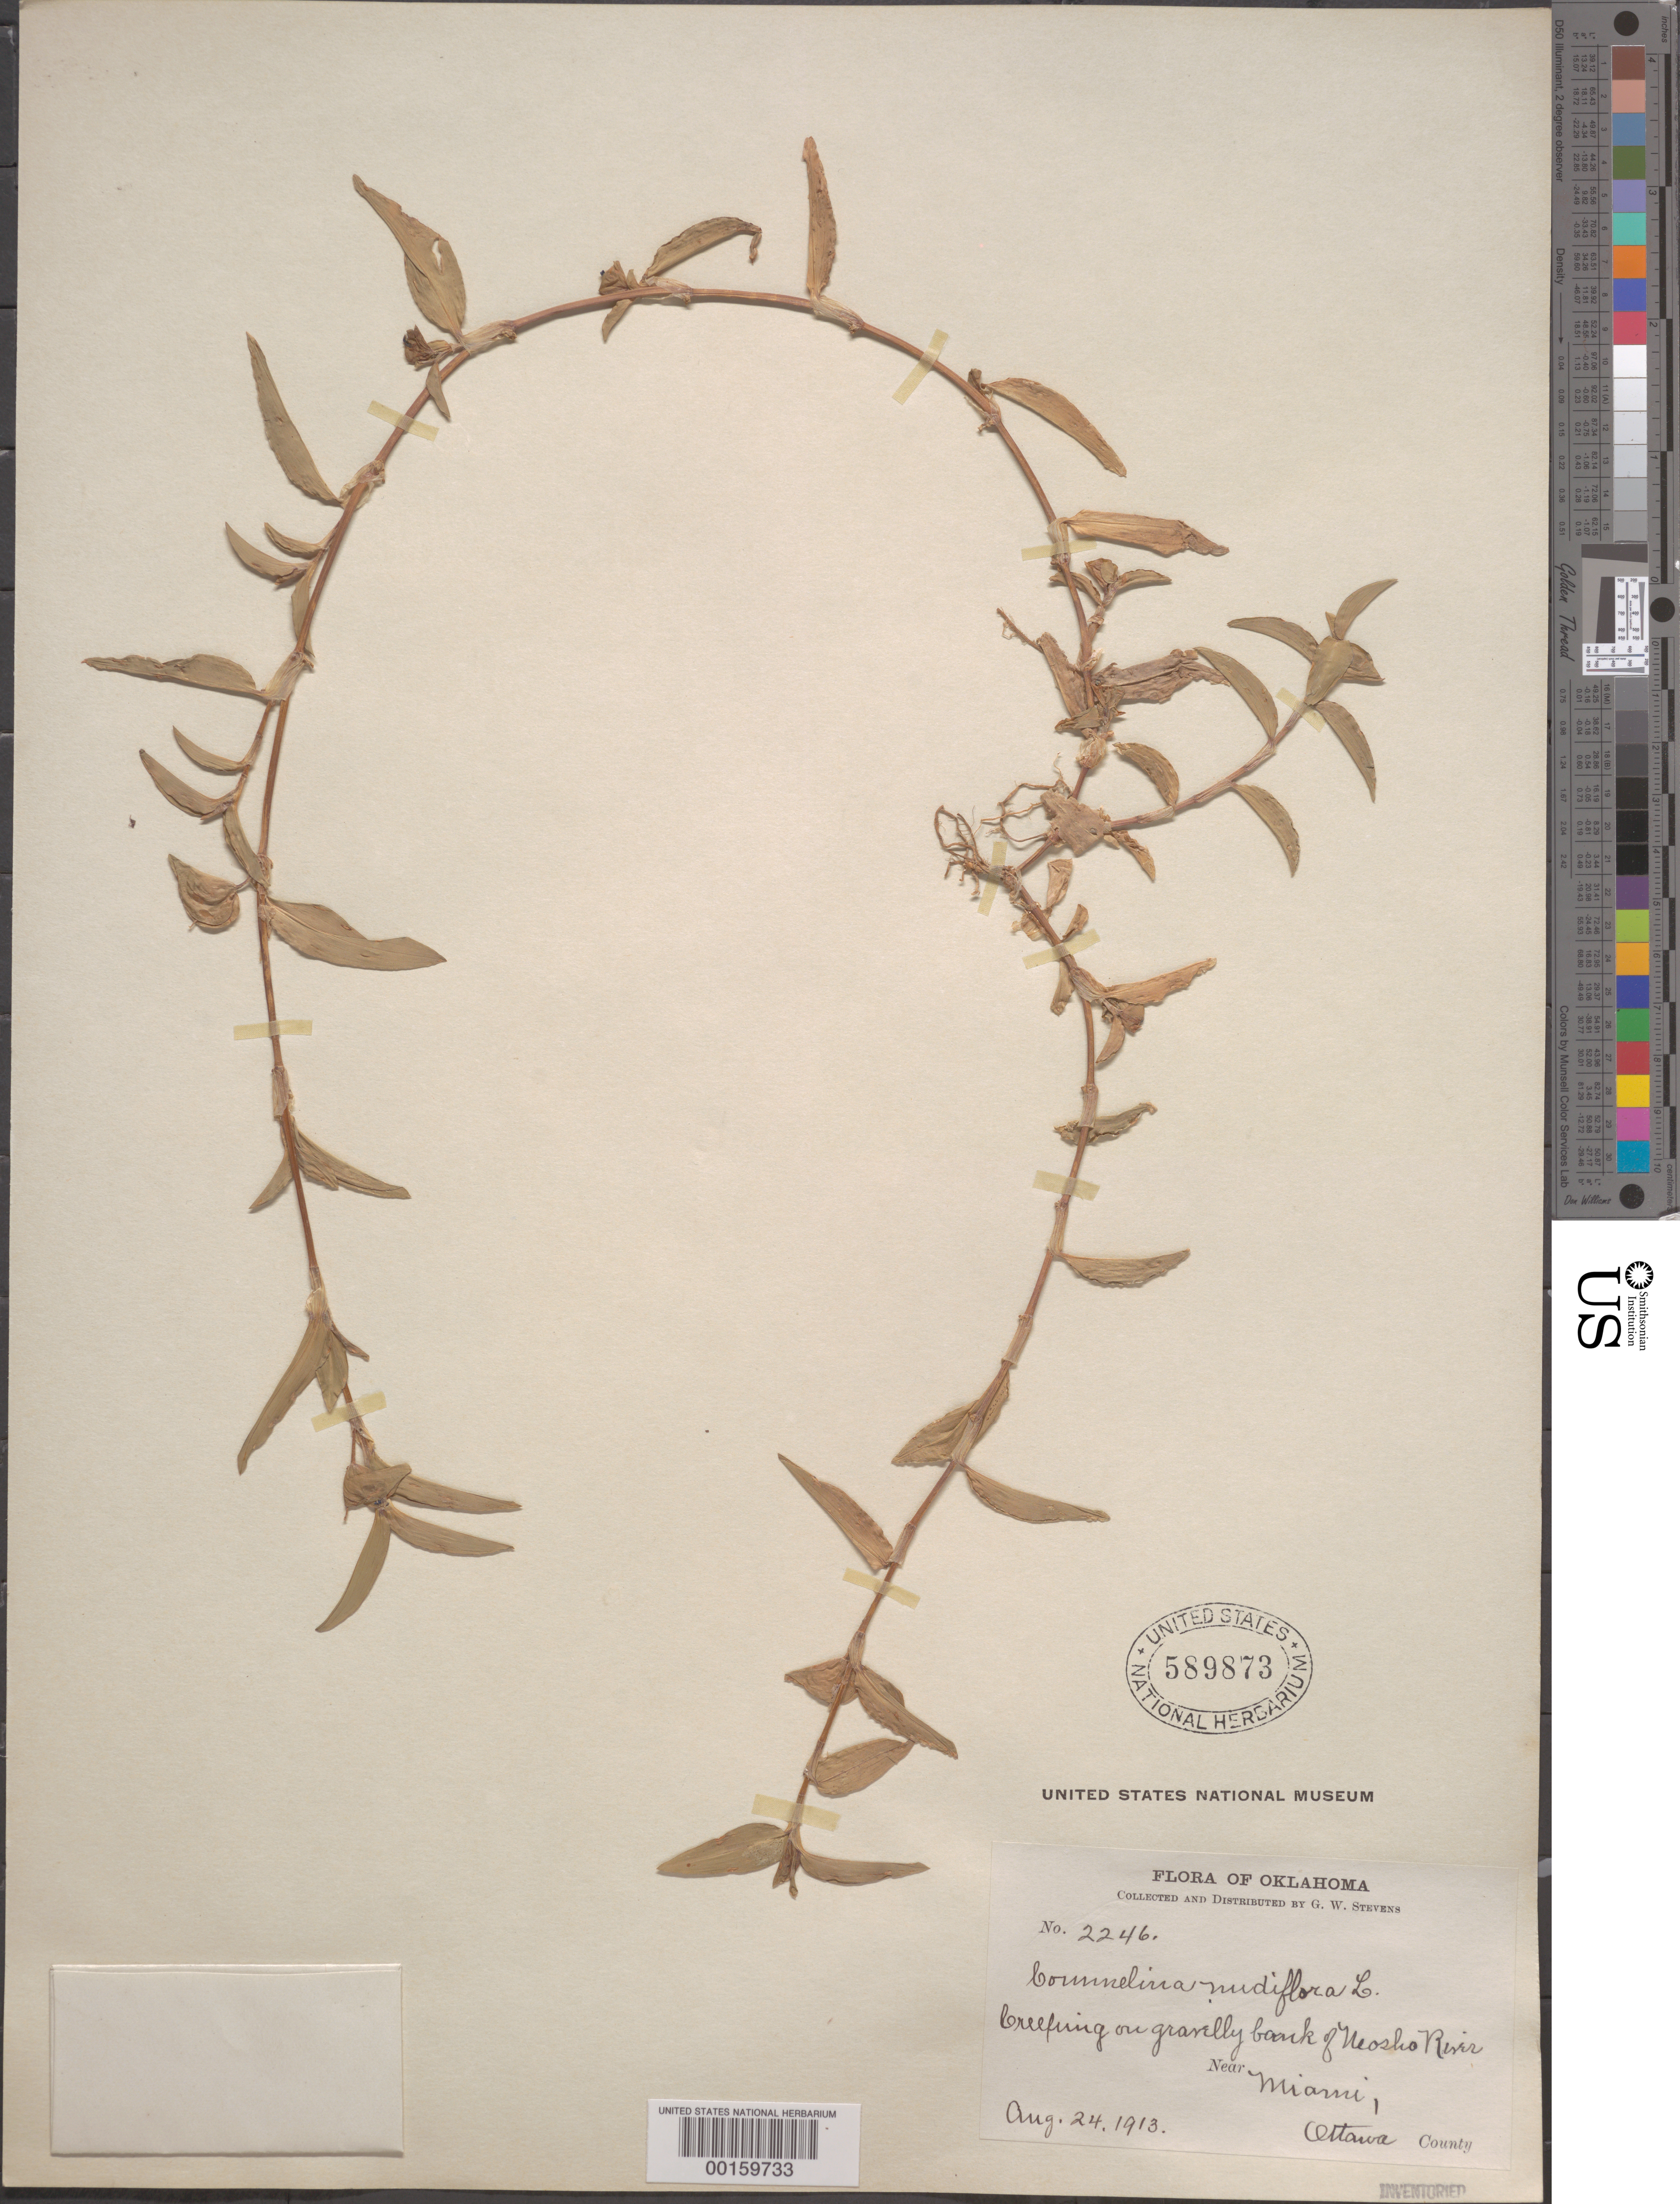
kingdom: Plantae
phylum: Tracheophyta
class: Liliopsida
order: Commelinales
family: Commelinaceae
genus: Commelina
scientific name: Commelina diffusa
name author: Burm. f.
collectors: G. W. Stevens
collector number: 2246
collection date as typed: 24 Aug 1913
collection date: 1913-08-24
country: United States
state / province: Oklahoma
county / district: Ottawa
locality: Near miami, banks of neosho river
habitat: Gravelly river bank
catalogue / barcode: US 589873